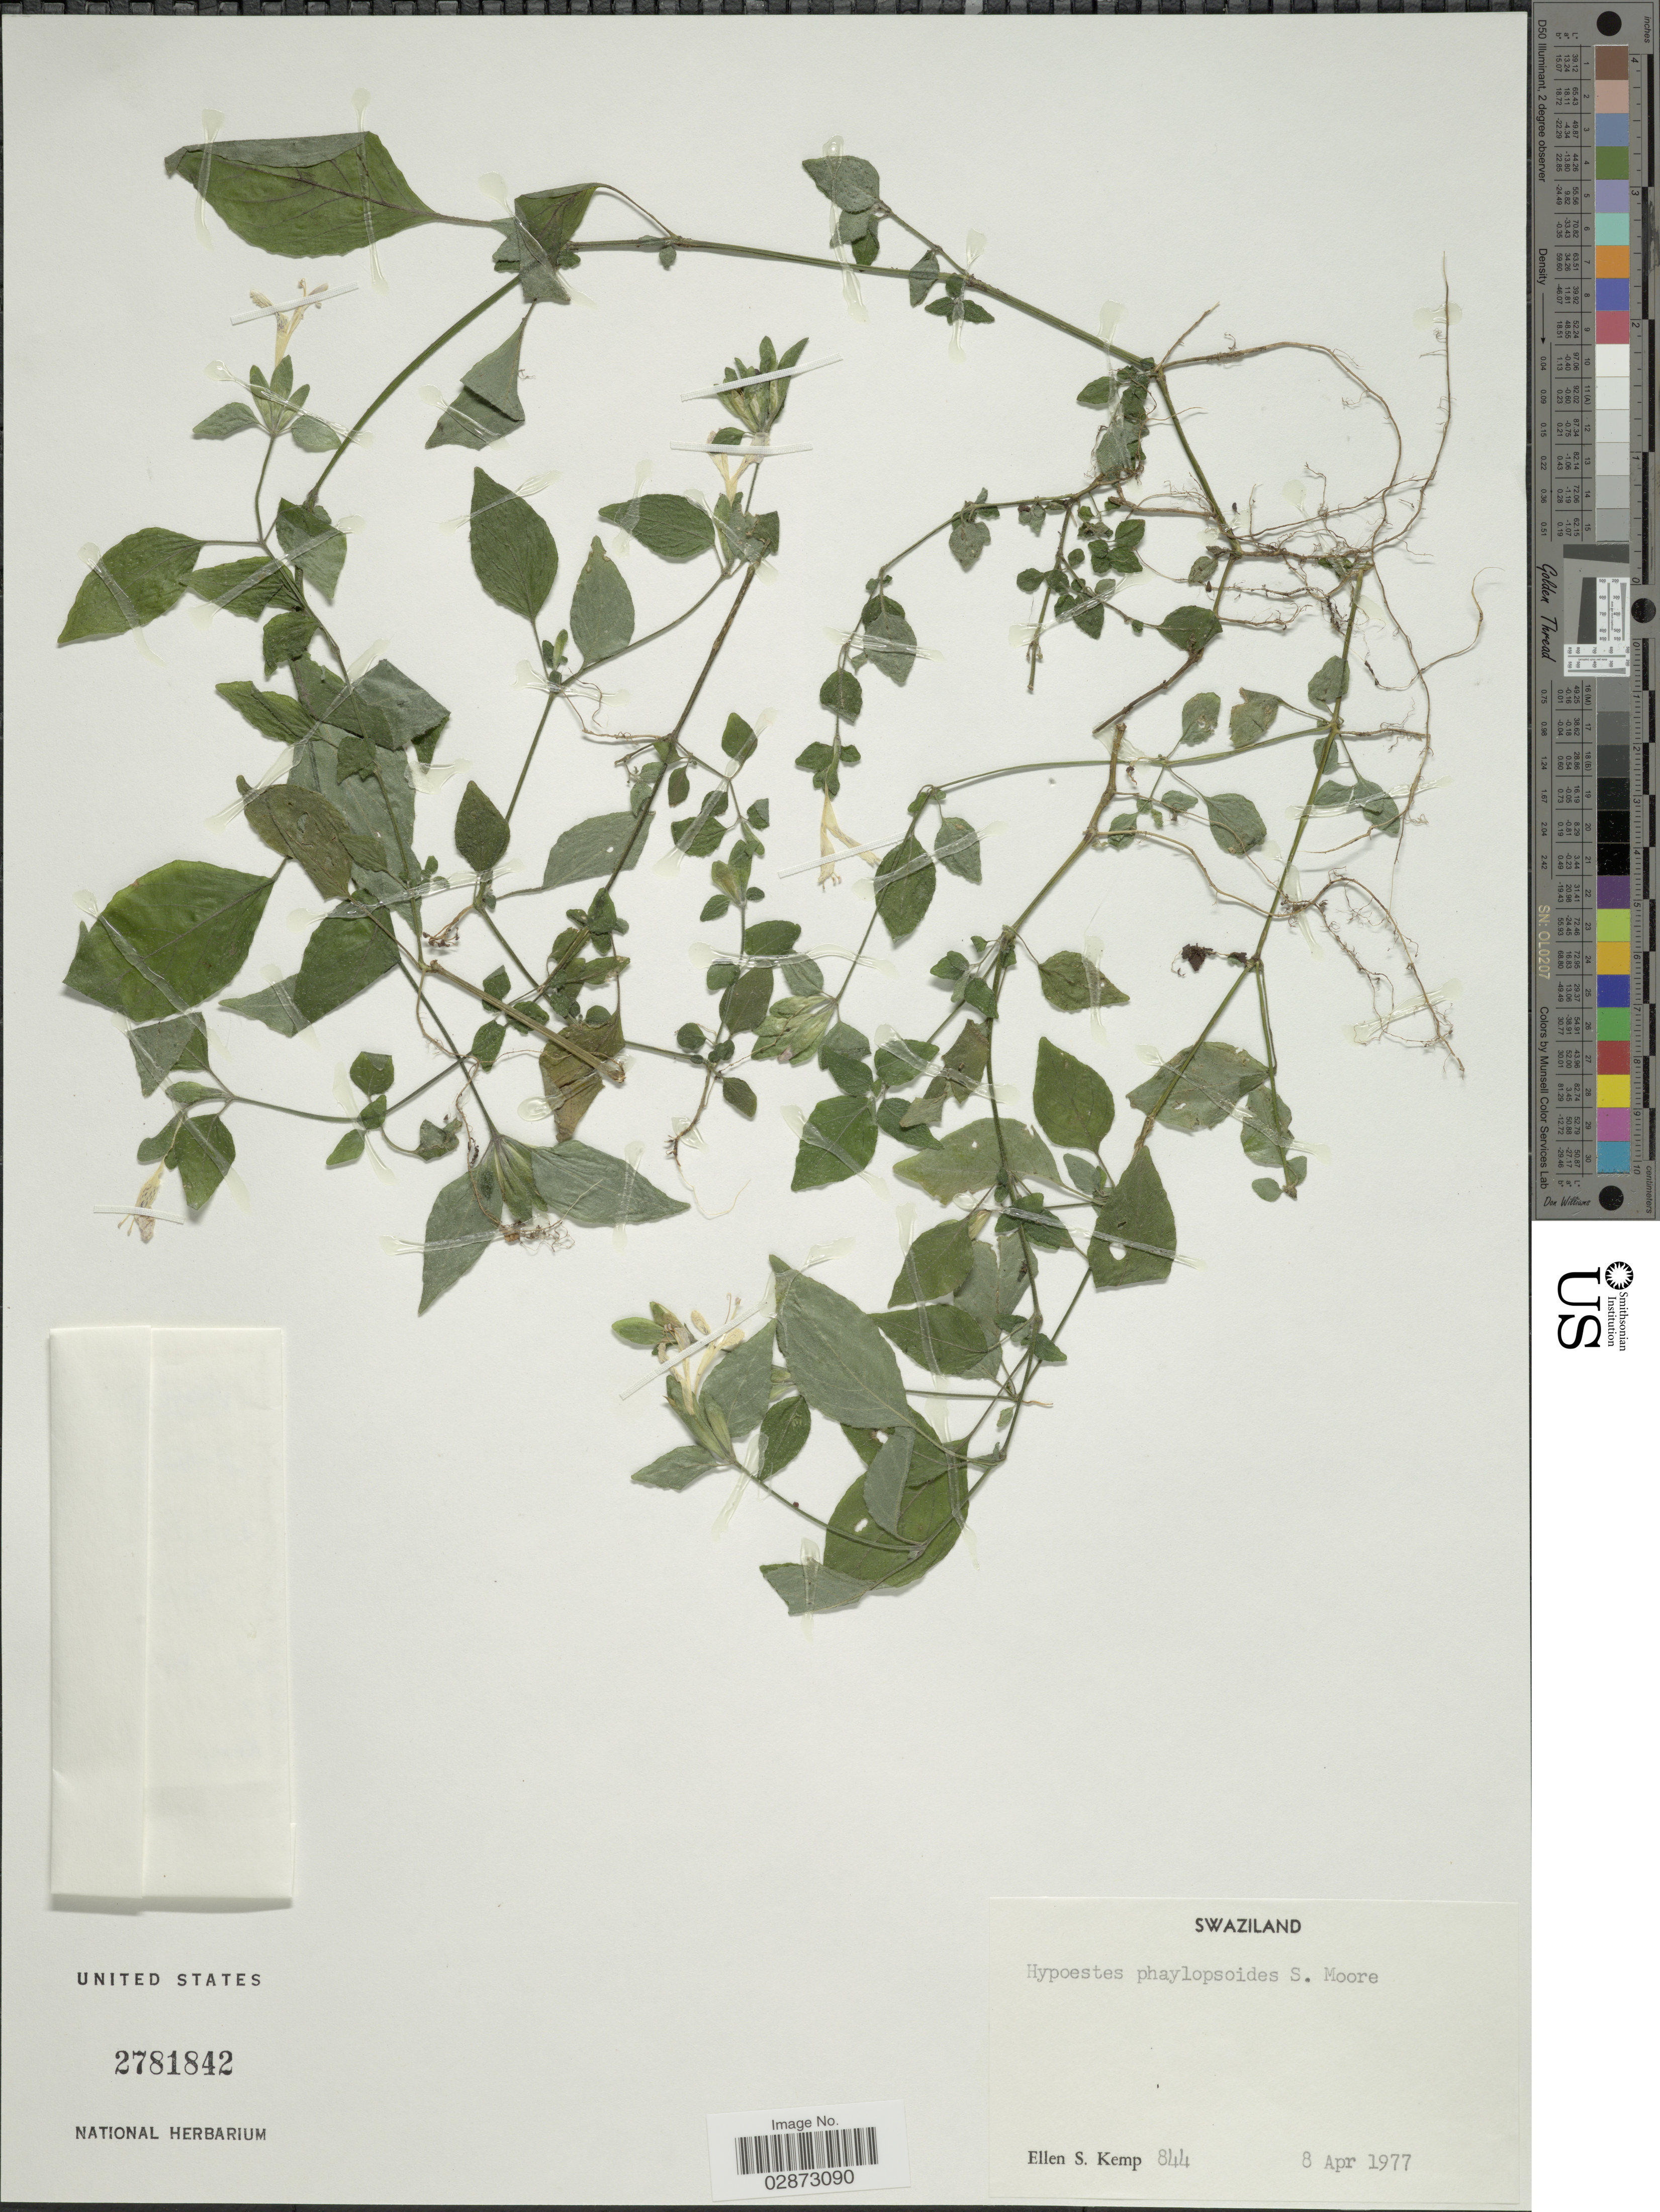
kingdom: Plantae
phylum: Tracheophyta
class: Magnoliopsida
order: Lamiales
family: Acanthaceae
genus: Hypoestes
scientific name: Hypoestes phaylopsoides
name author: S. Moore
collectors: E. S. Kemp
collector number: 844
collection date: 1977-04-08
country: Eswatini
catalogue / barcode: US 2781842